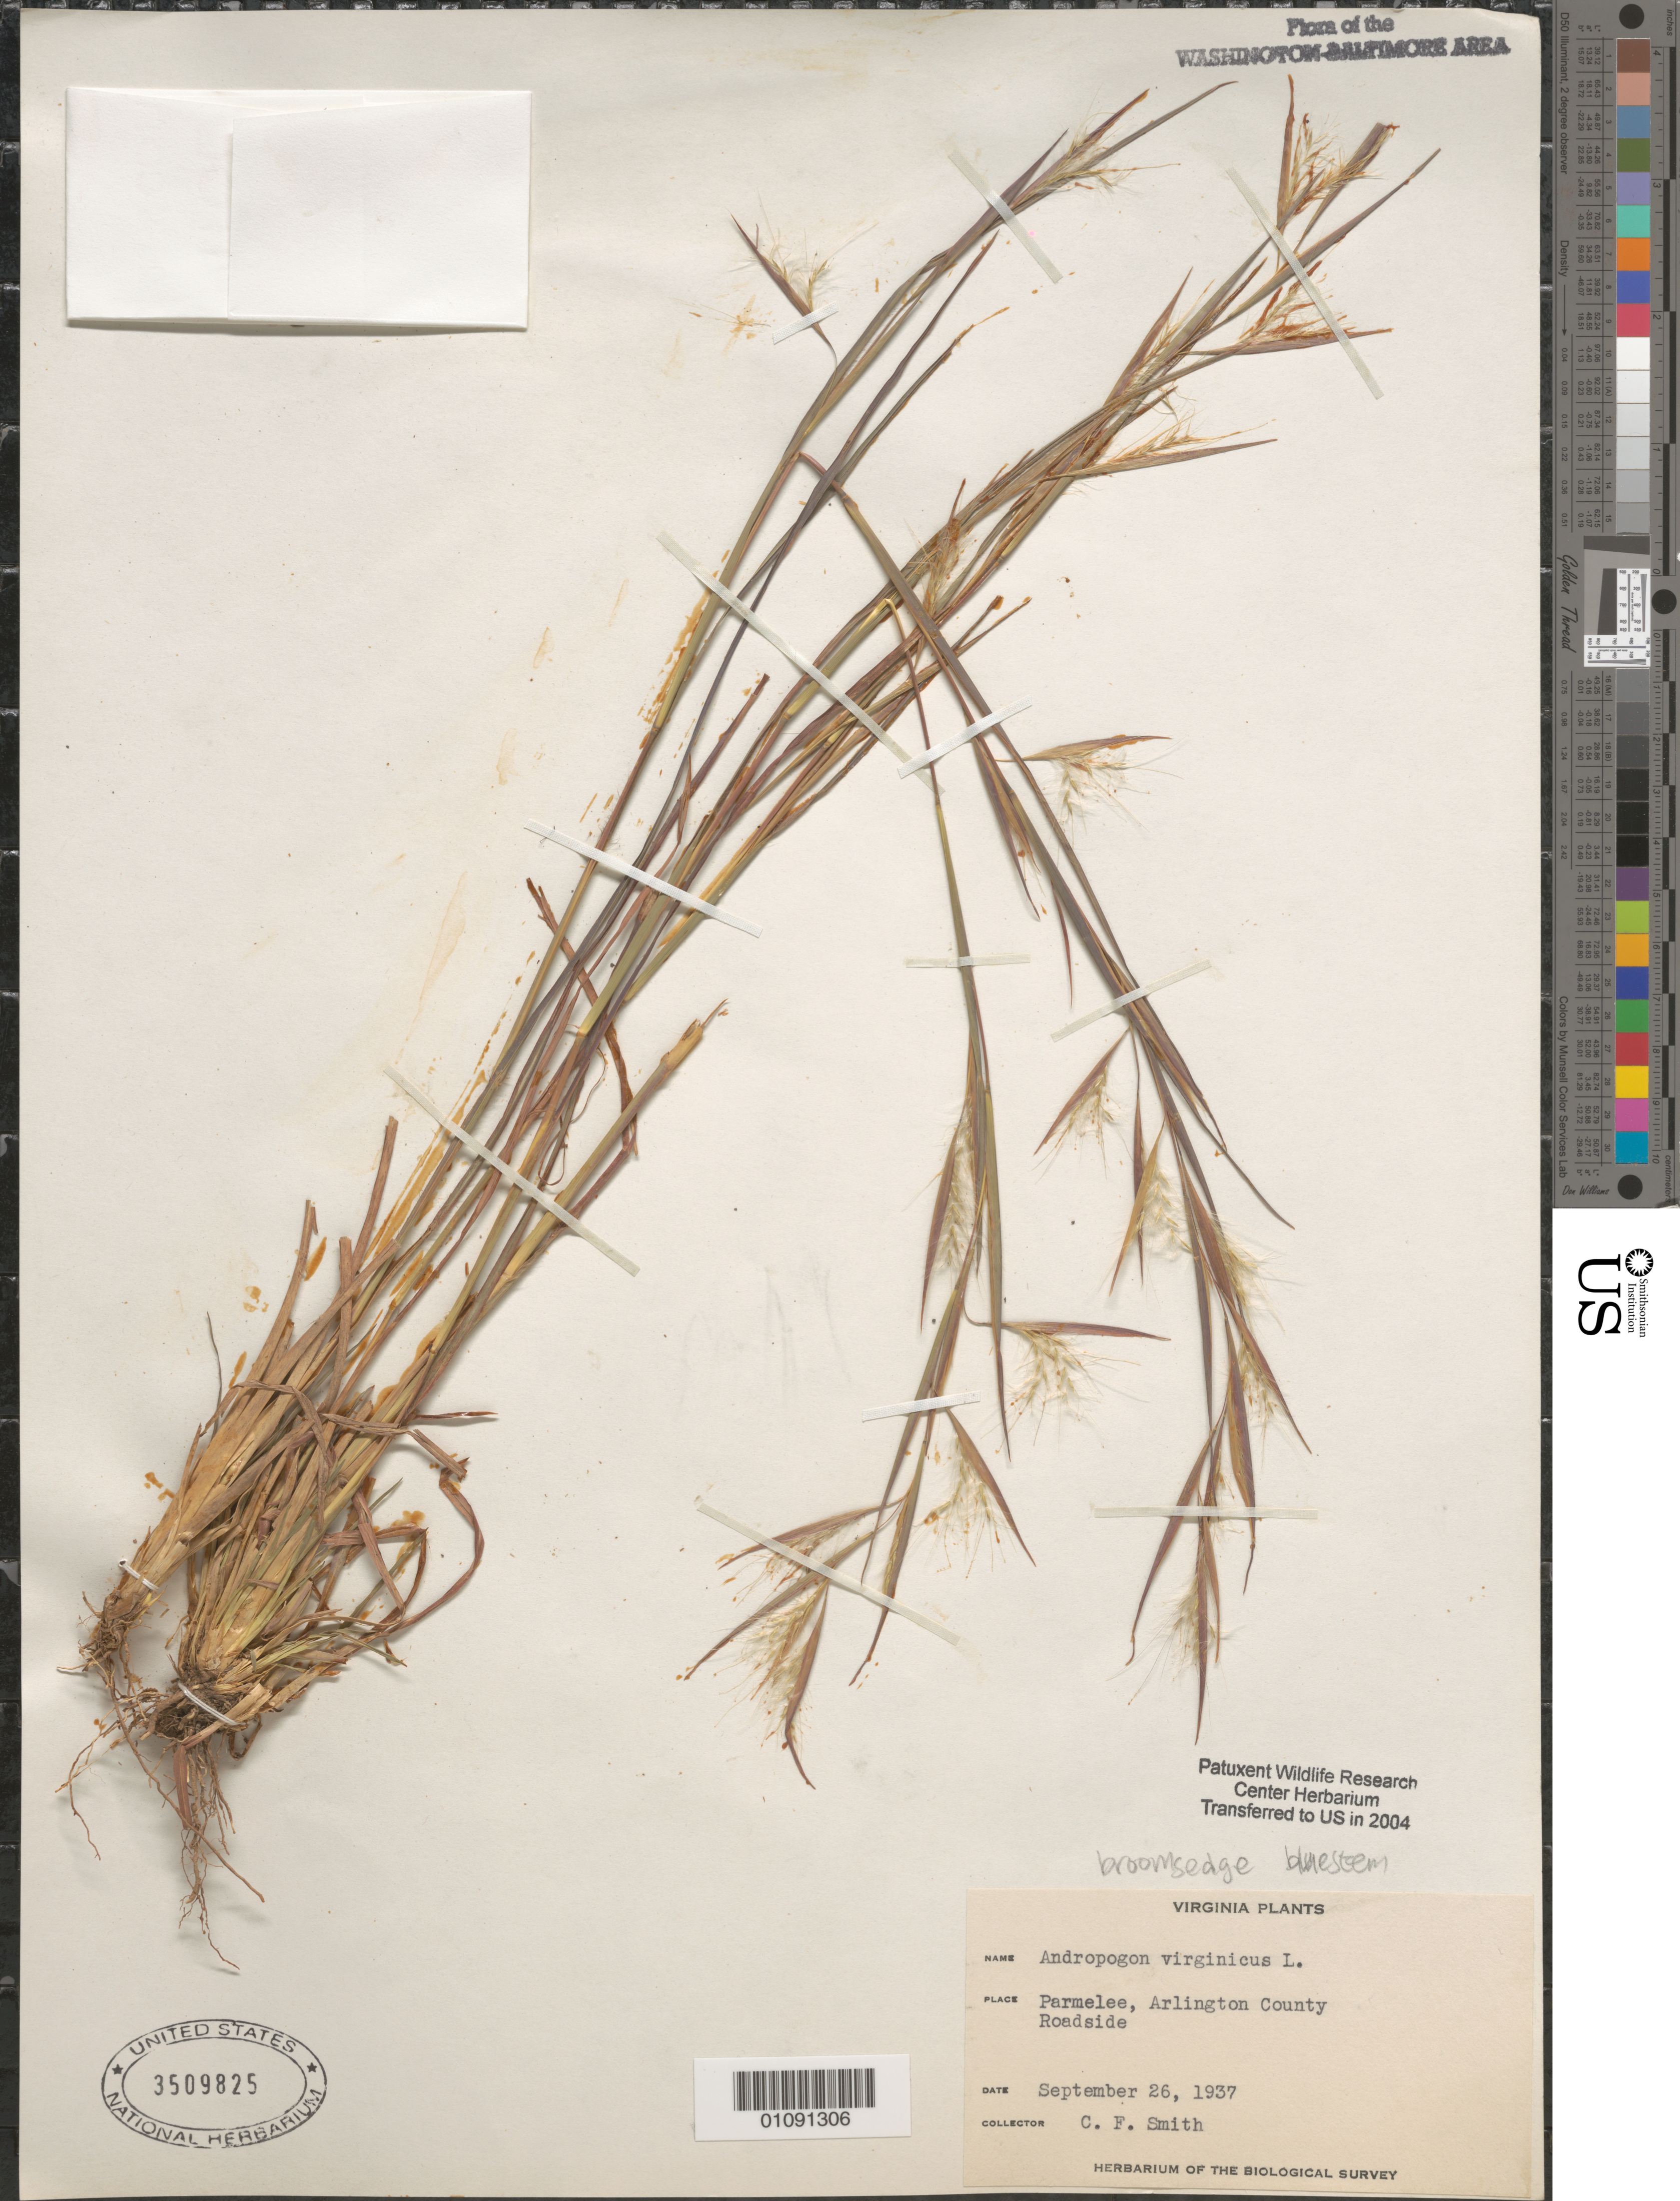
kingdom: Plantae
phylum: Tracheophyta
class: Liliopsida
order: Poales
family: Poaceae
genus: Andropogon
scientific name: Andropogon virginicus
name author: L.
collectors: C. F. Smith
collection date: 1937-09-26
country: United States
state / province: Virginia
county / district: Arlington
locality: Parmelee.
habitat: Roadside.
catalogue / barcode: US 3509825